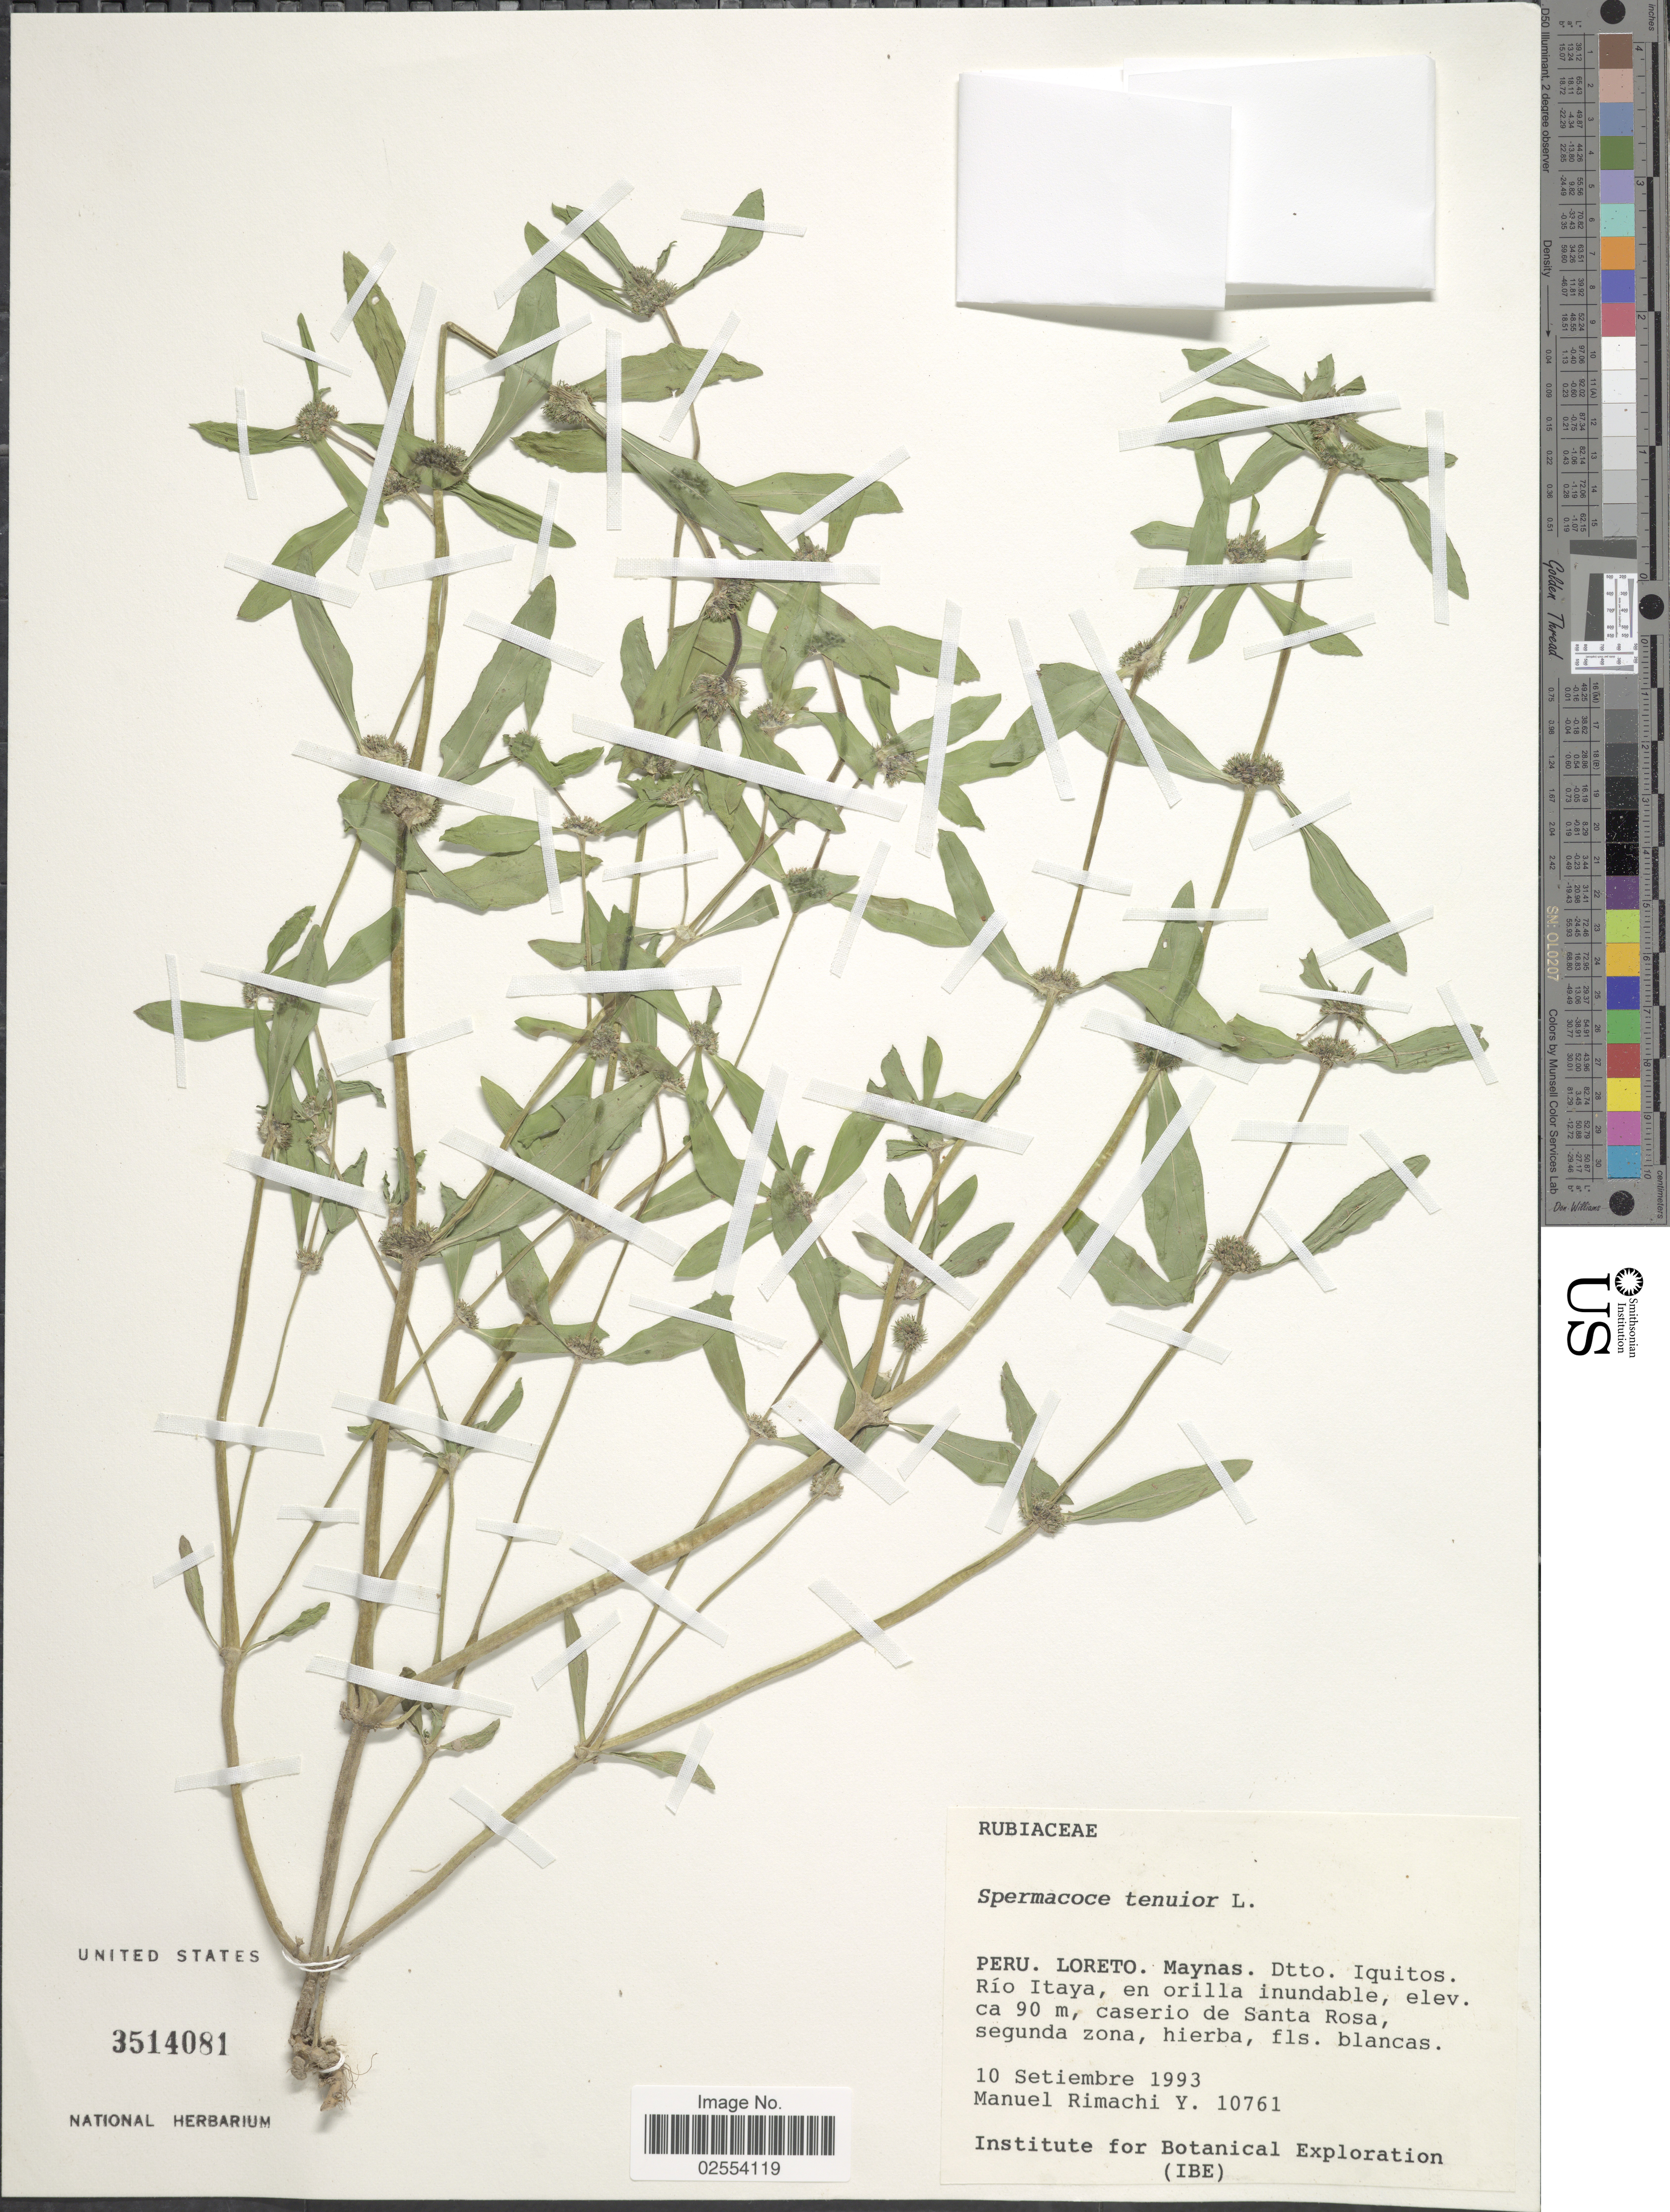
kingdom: Plantae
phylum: Tracheophyta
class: Magnoliopsida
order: Gentianales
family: Rubiaceae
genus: Spermacoce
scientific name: Spermacoce tenuior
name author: L.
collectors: M. Rimachi Y.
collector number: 10761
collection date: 1993-09-10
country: Peru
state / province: Loreto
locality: Maynas Dtto Iquitos. Río Itaya, en orilla inundable, caserio de Santa Rosa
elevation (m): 90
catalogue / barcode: US 3514081